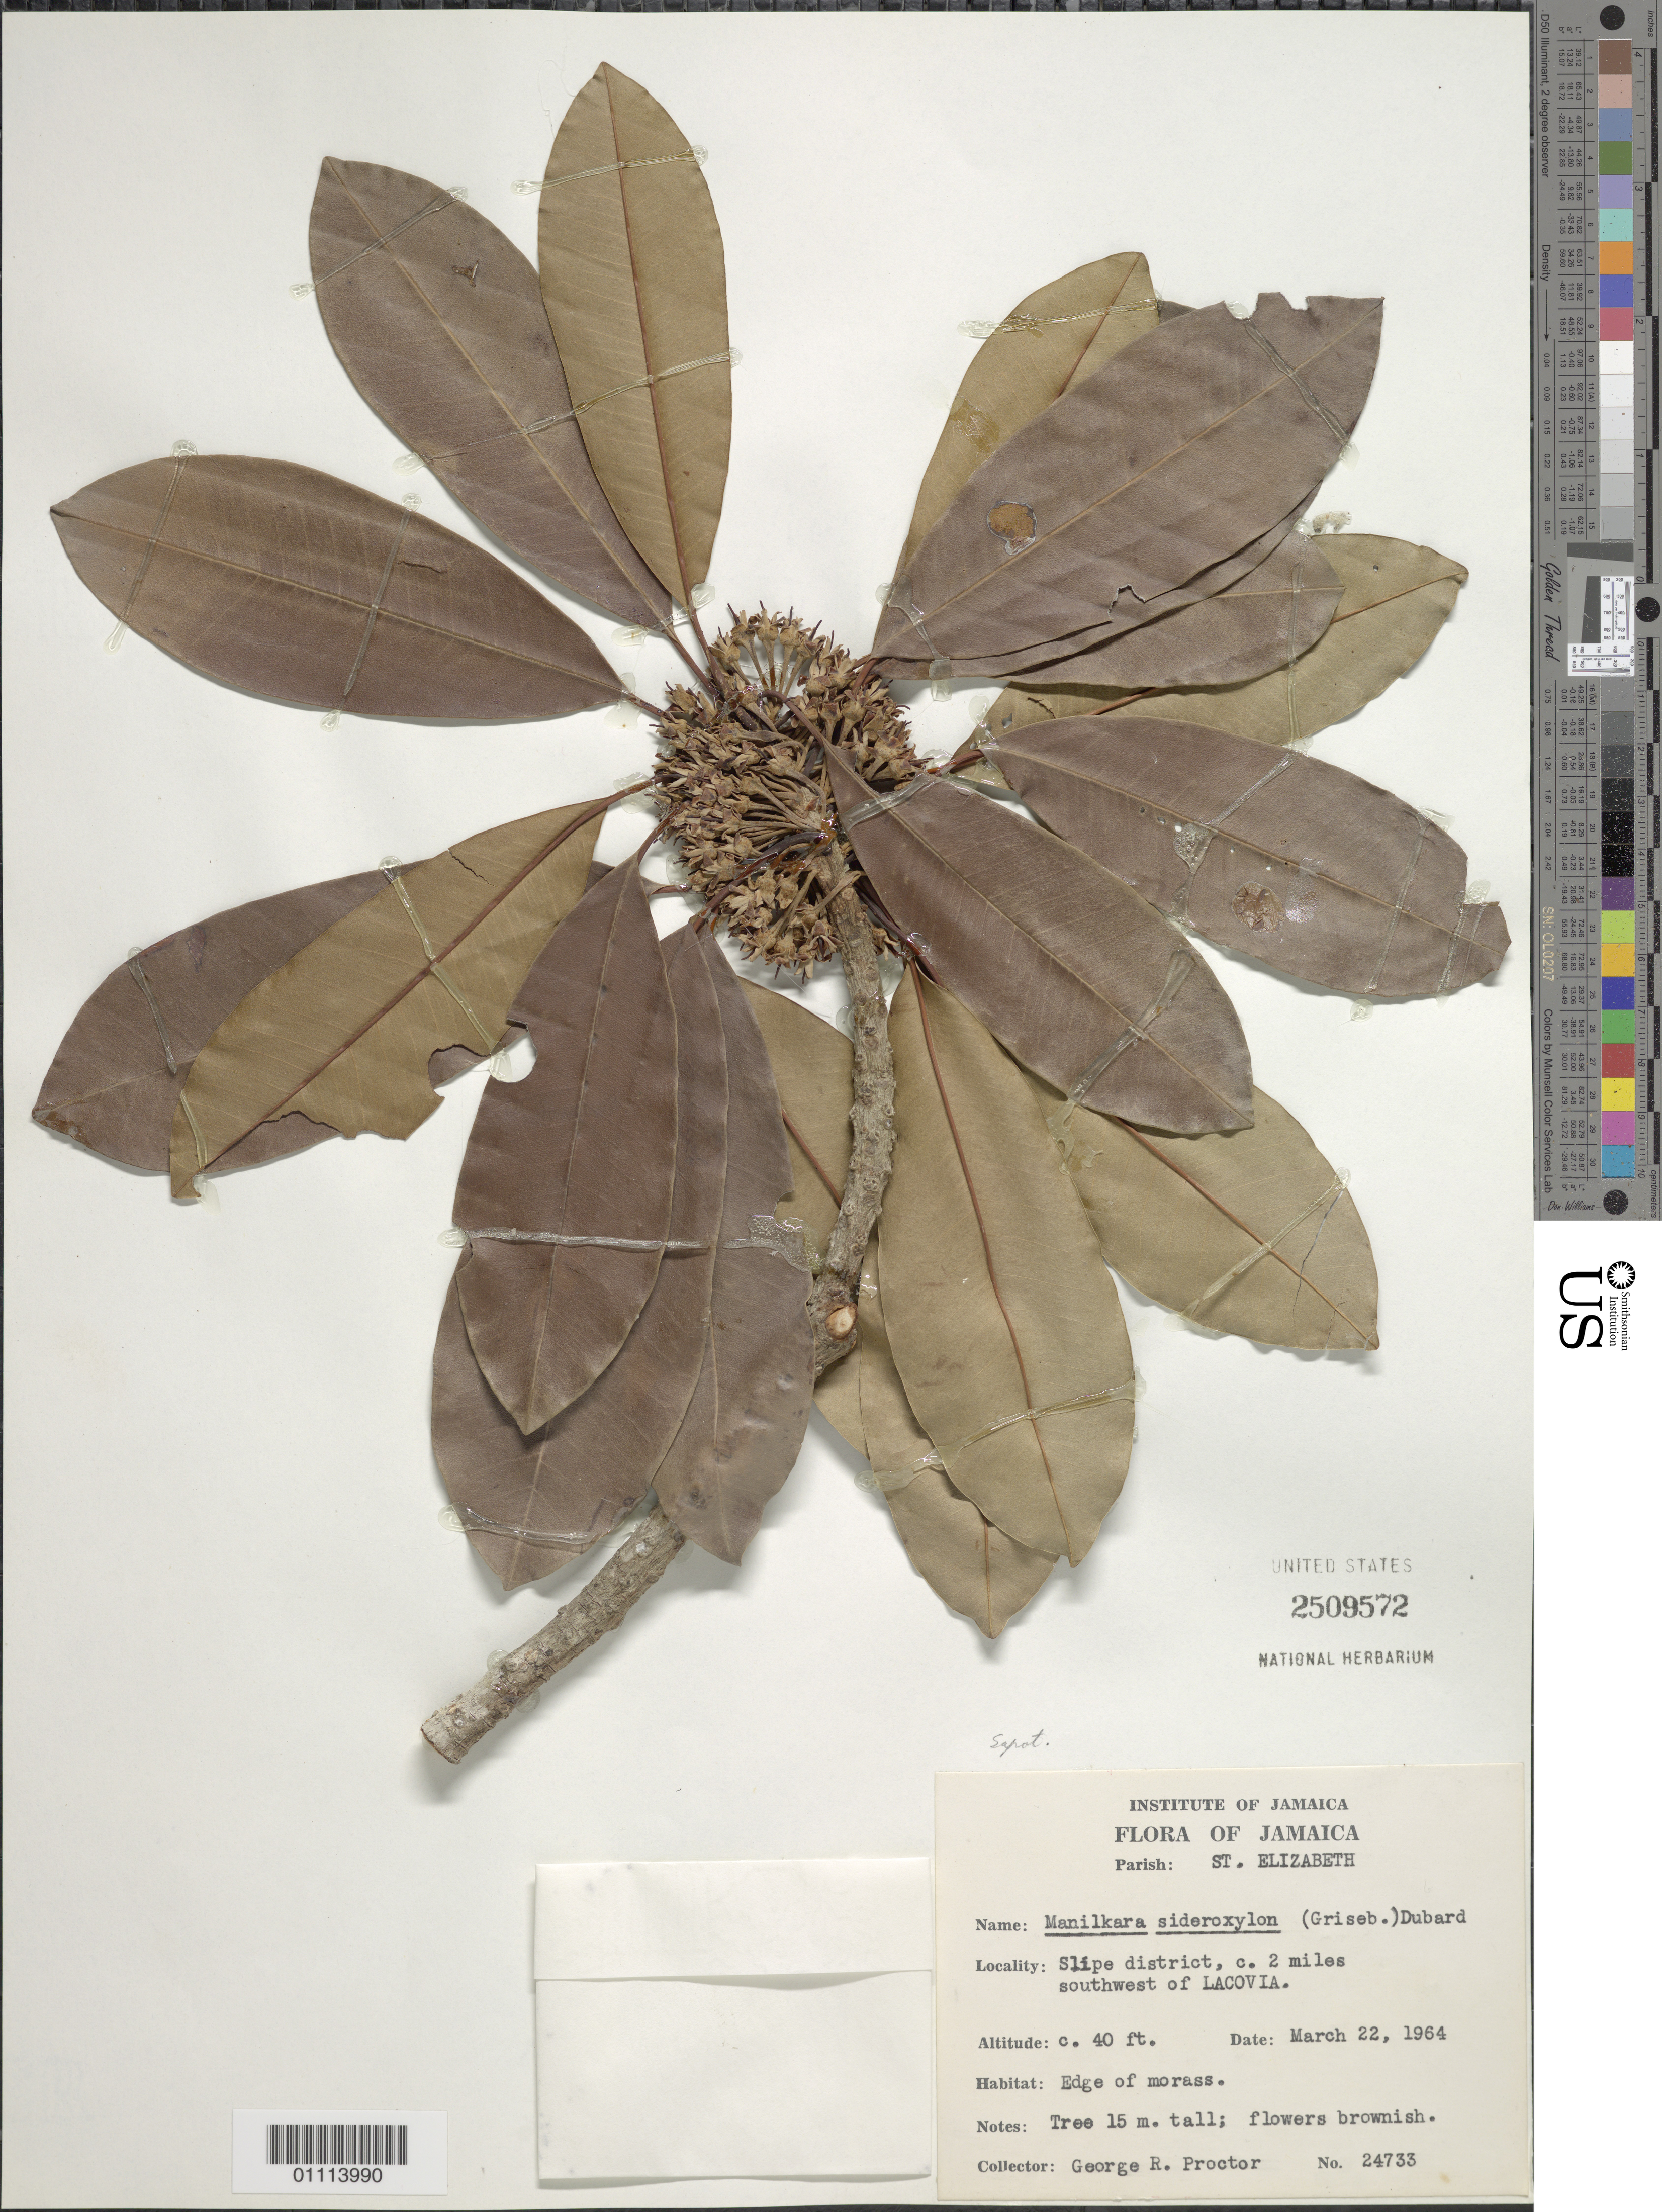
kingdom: Plantae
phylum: Tracheophyta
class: Magnoliopsida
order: Ericales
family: Sapotaceae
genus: Manilkara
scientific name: Manilkara sideroxylon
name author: (Griseb.) Dubard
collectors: G. R. Proctor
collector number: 24733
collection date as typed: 22 Mar 1964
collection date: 1964-03-22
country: Jamaica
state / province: Saint Elizabeth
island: Jamaica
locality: Slipe district, c. 2 miles SW of Lacovia, edge of morass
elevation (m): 12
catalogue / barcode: US 2509572